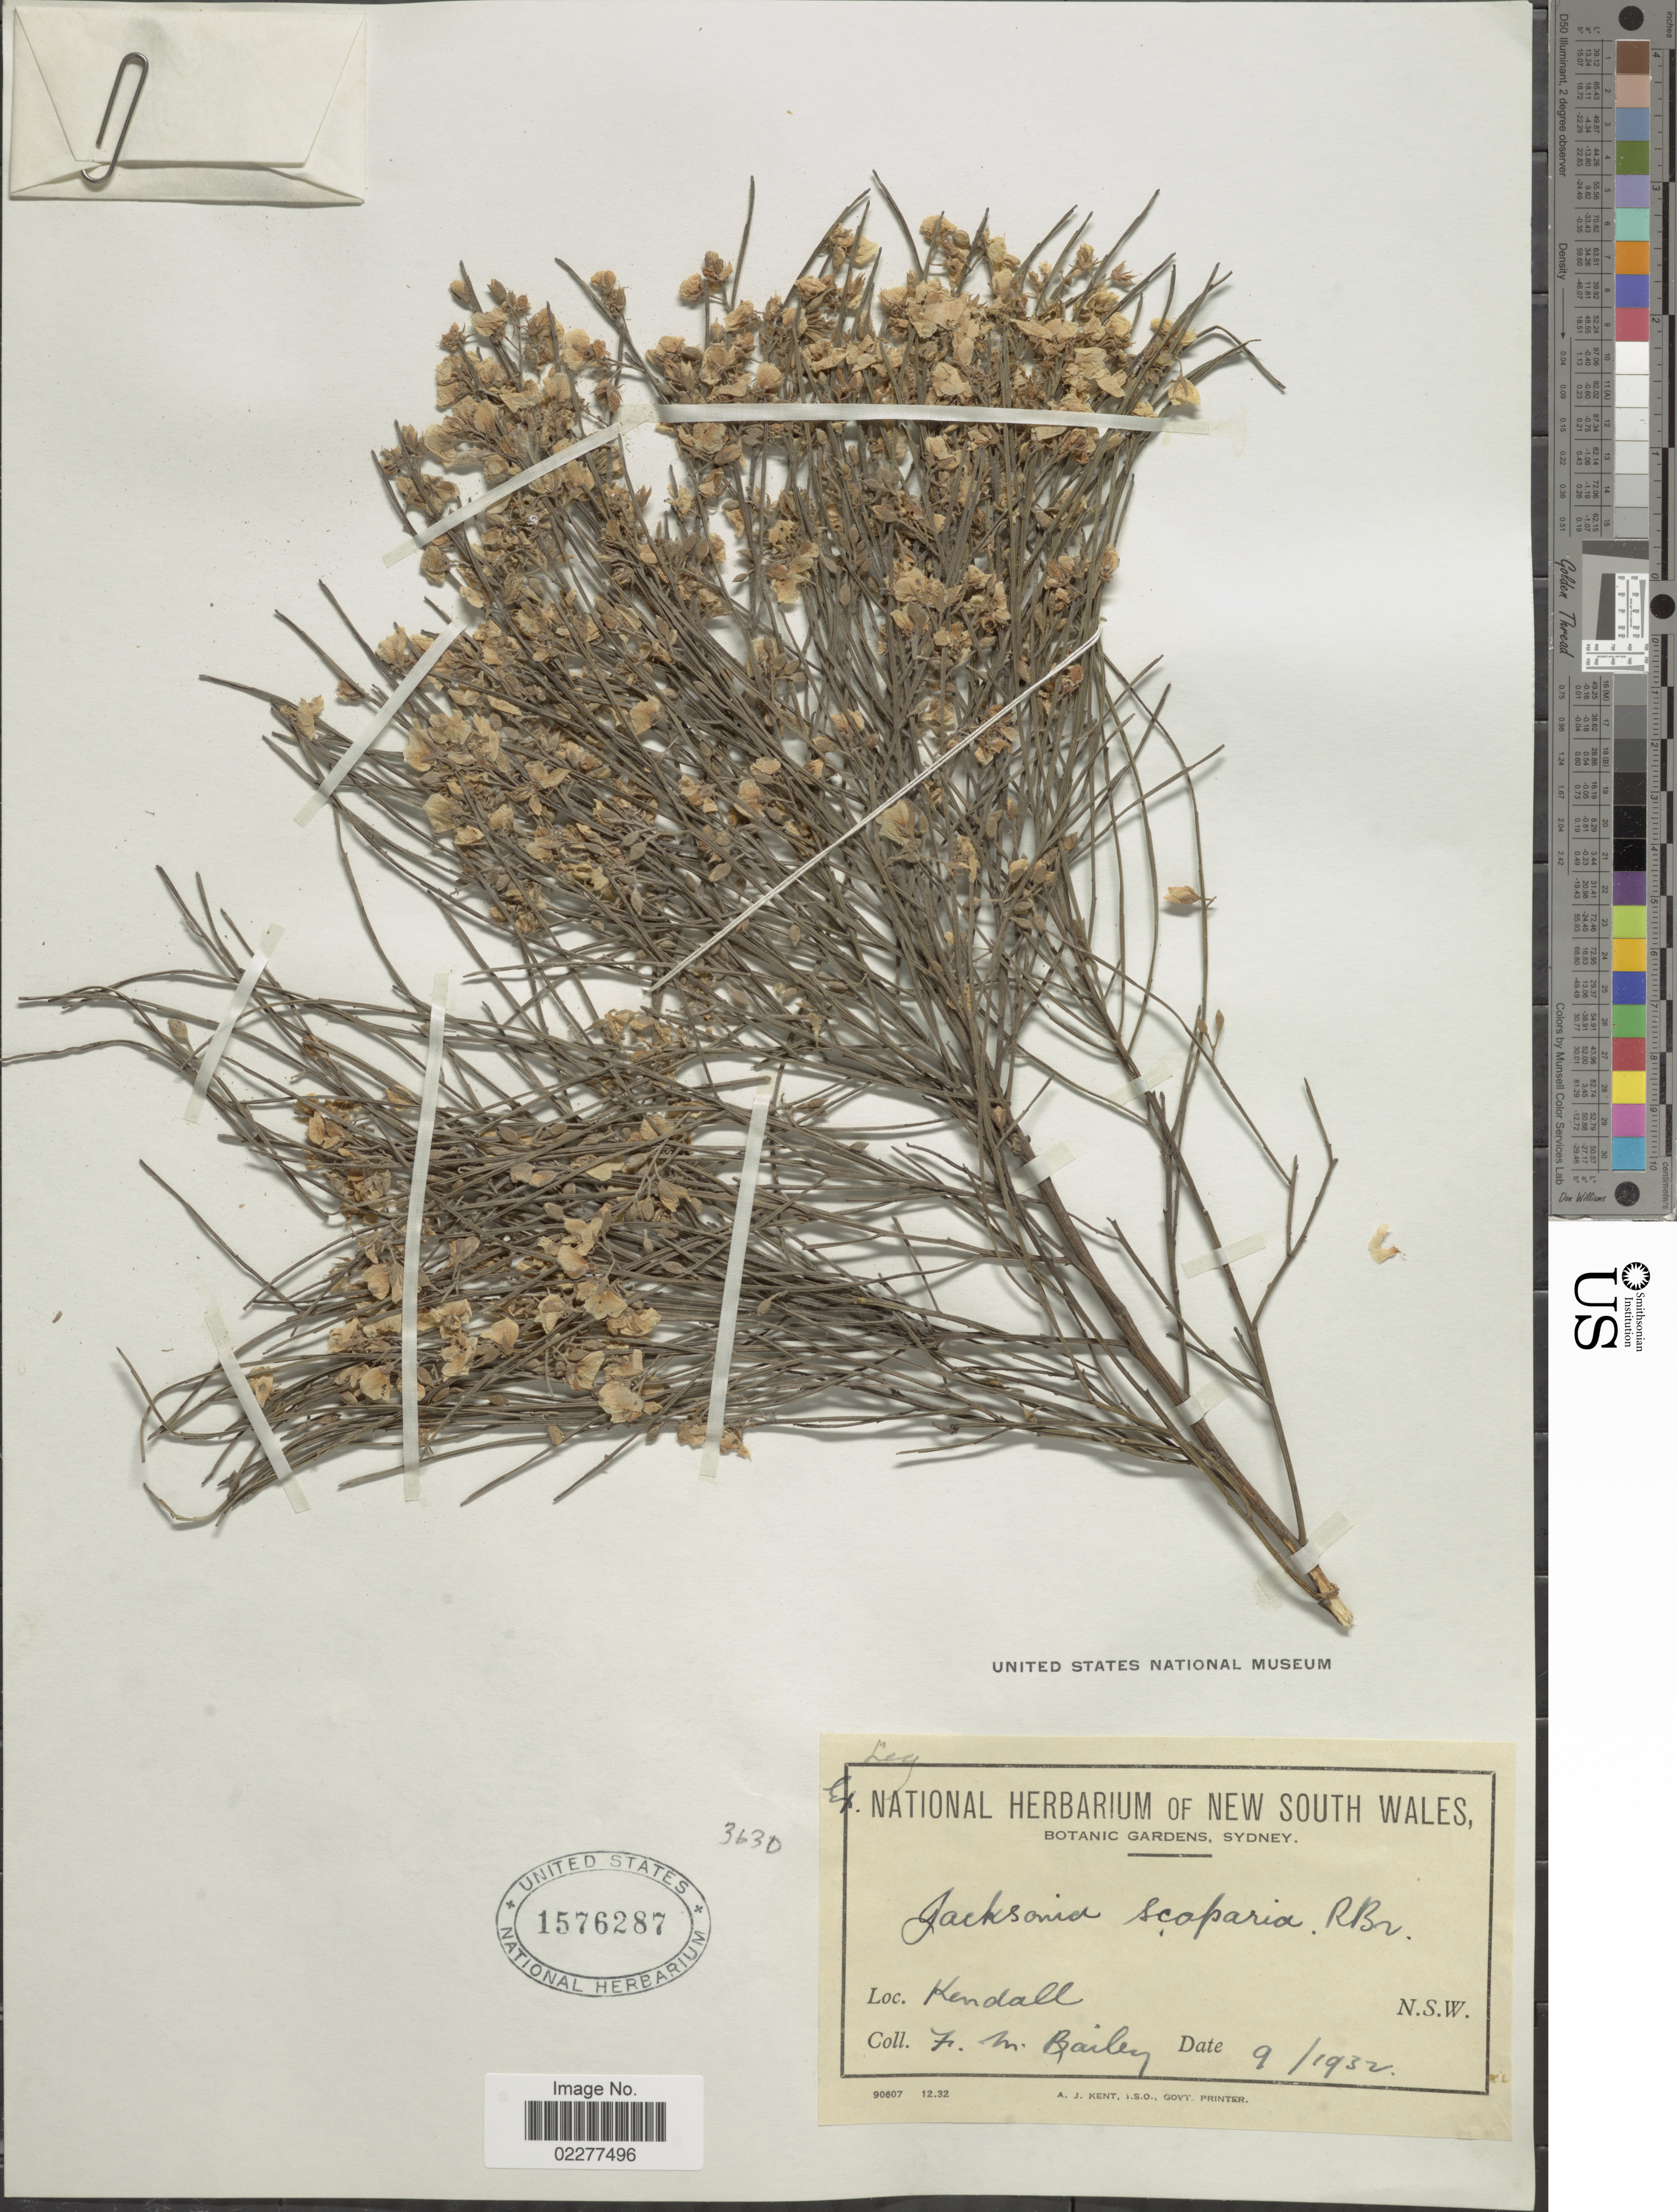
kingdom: Plantae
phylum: Tracheophyta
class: Magnoliopsida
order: Fabales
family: Fabaceae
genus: Jacksonia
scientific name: Jacksonia scoparia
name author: Sm.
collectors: F. M. Bailey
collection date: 1932-09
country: Australia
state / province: New South Wales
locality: Kendall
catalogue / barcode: US 1576287